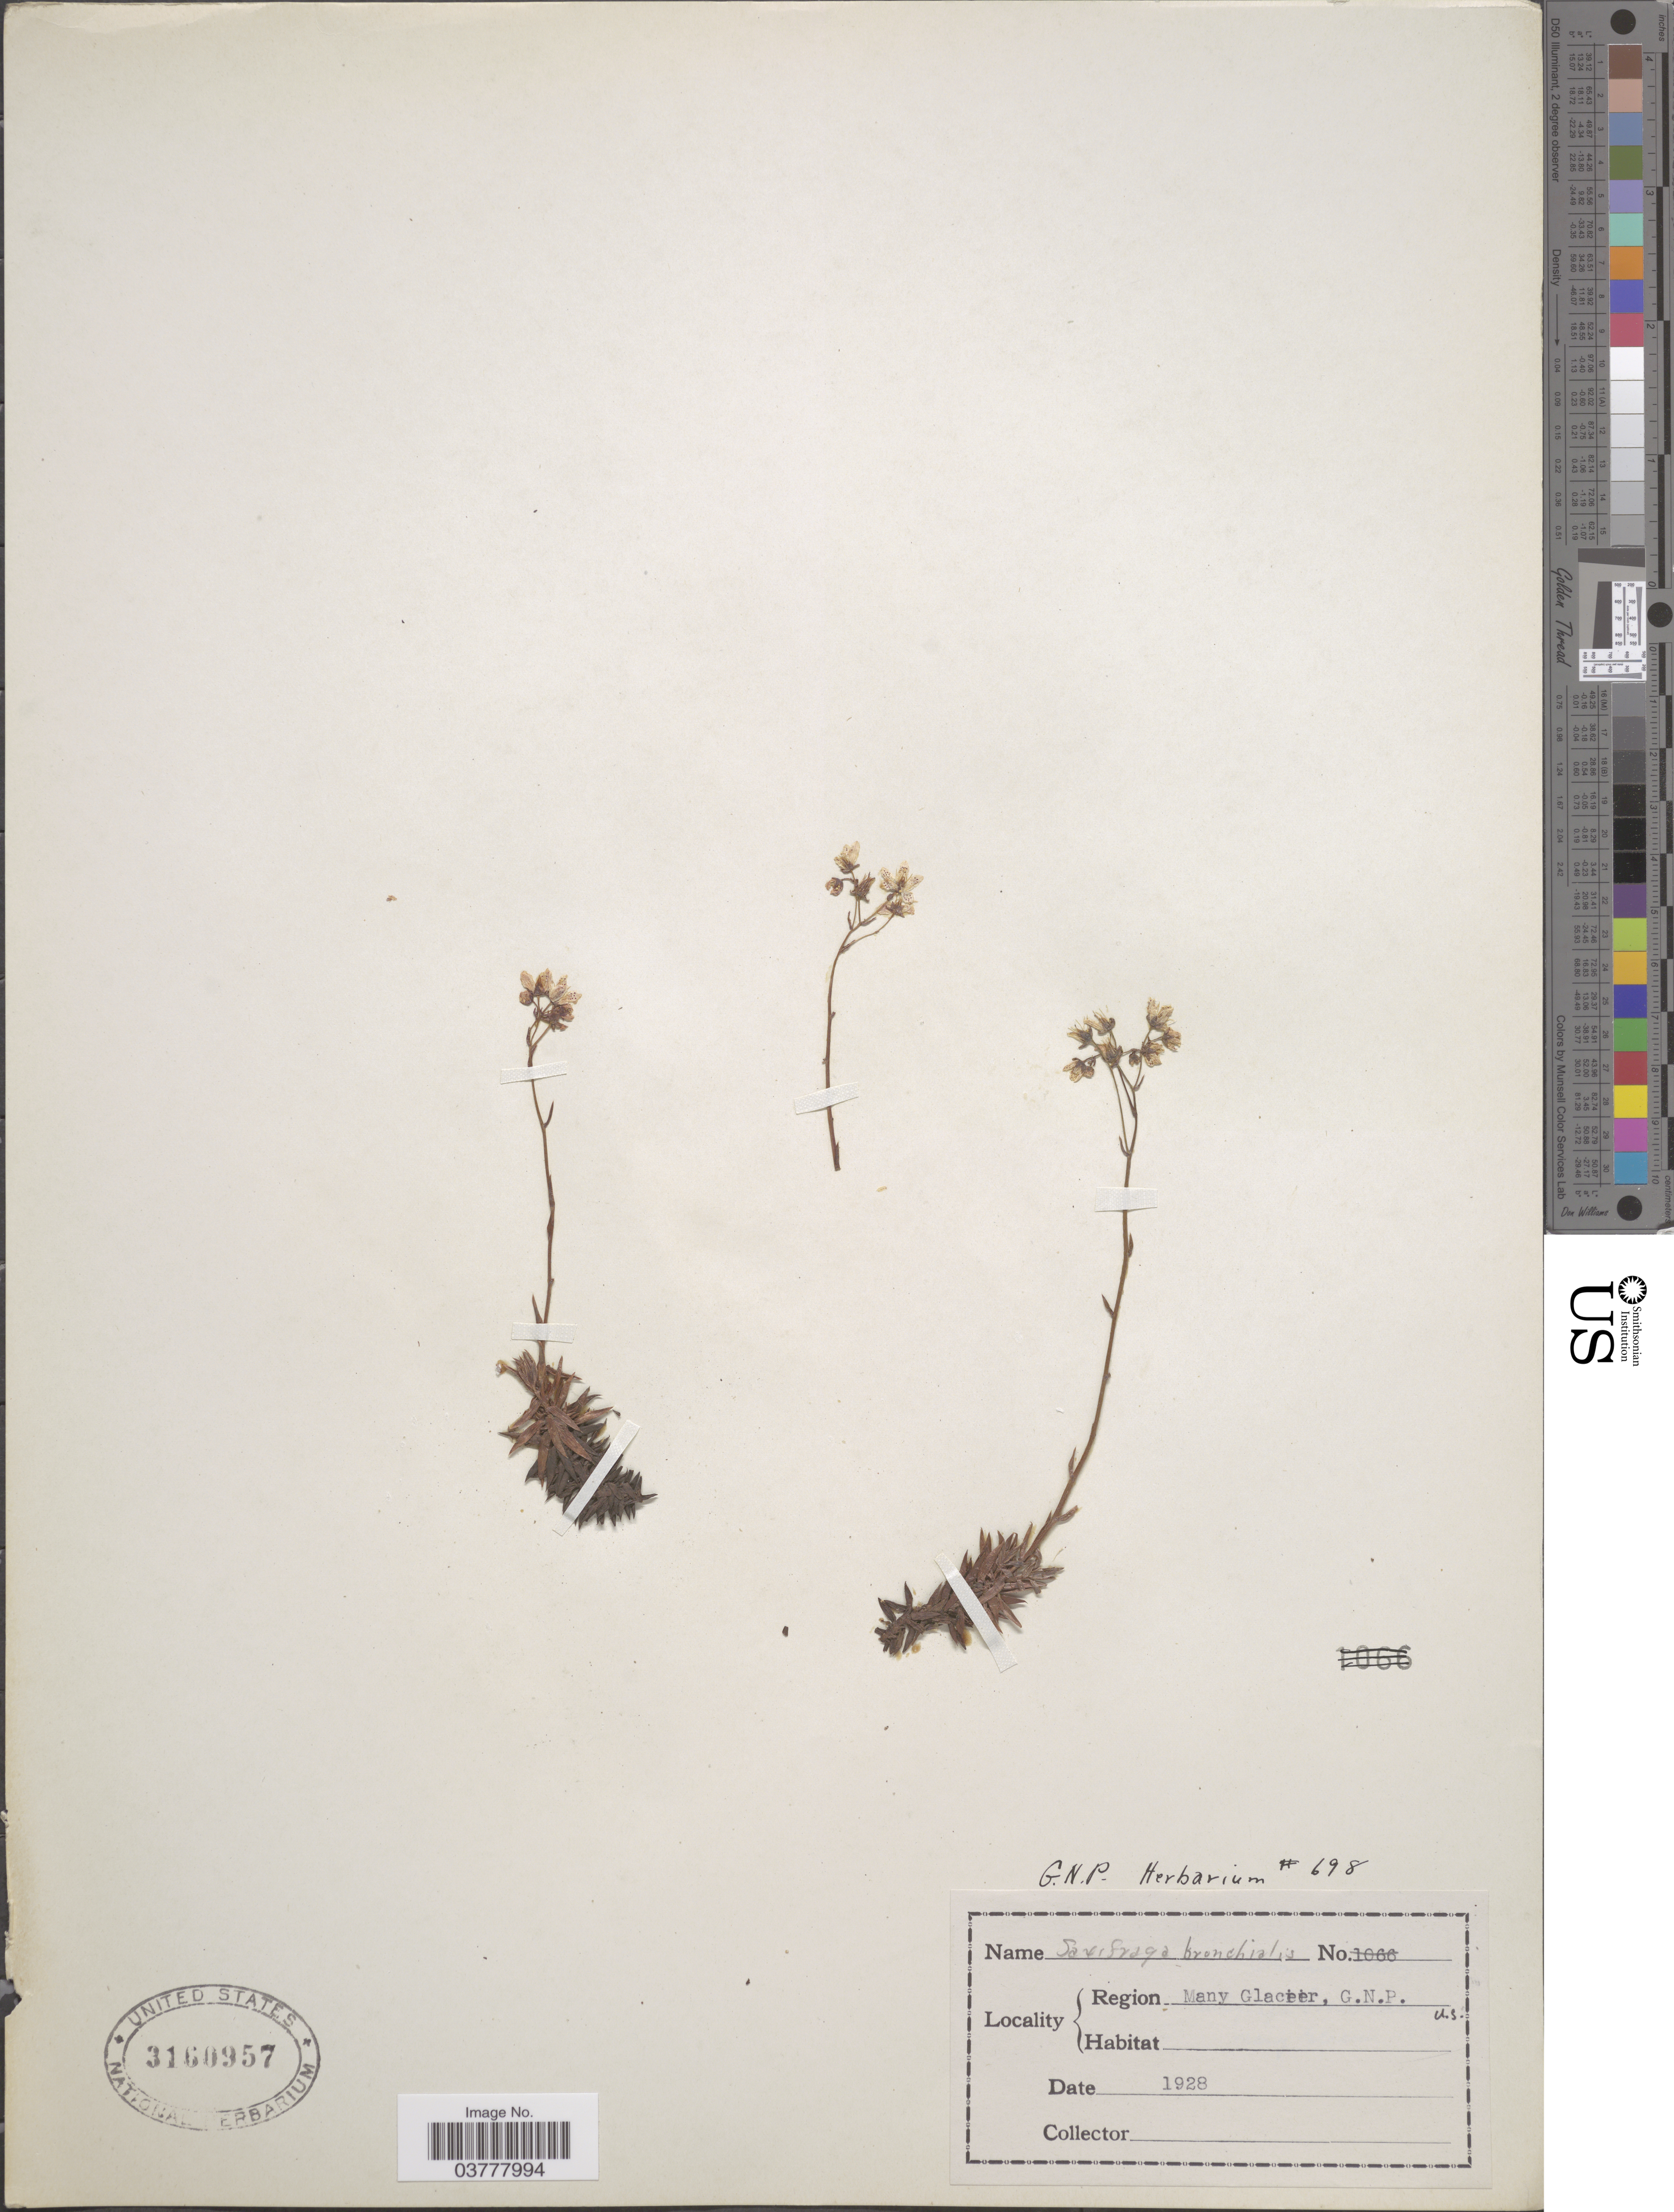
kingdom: Plantae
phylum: Tracheophyta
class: Magnoliopsida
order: Saxifragales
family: Saxifragaceae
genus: Saxifraga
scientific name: Saxifraga bronchialis subsp. austromontana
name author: (Wiegand) Piper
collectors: ex herb. G. N. P.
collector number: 698?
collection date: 1928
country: United States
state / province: Montana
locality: Region Many Glacier, G. N. P.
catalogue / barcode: US 3160957